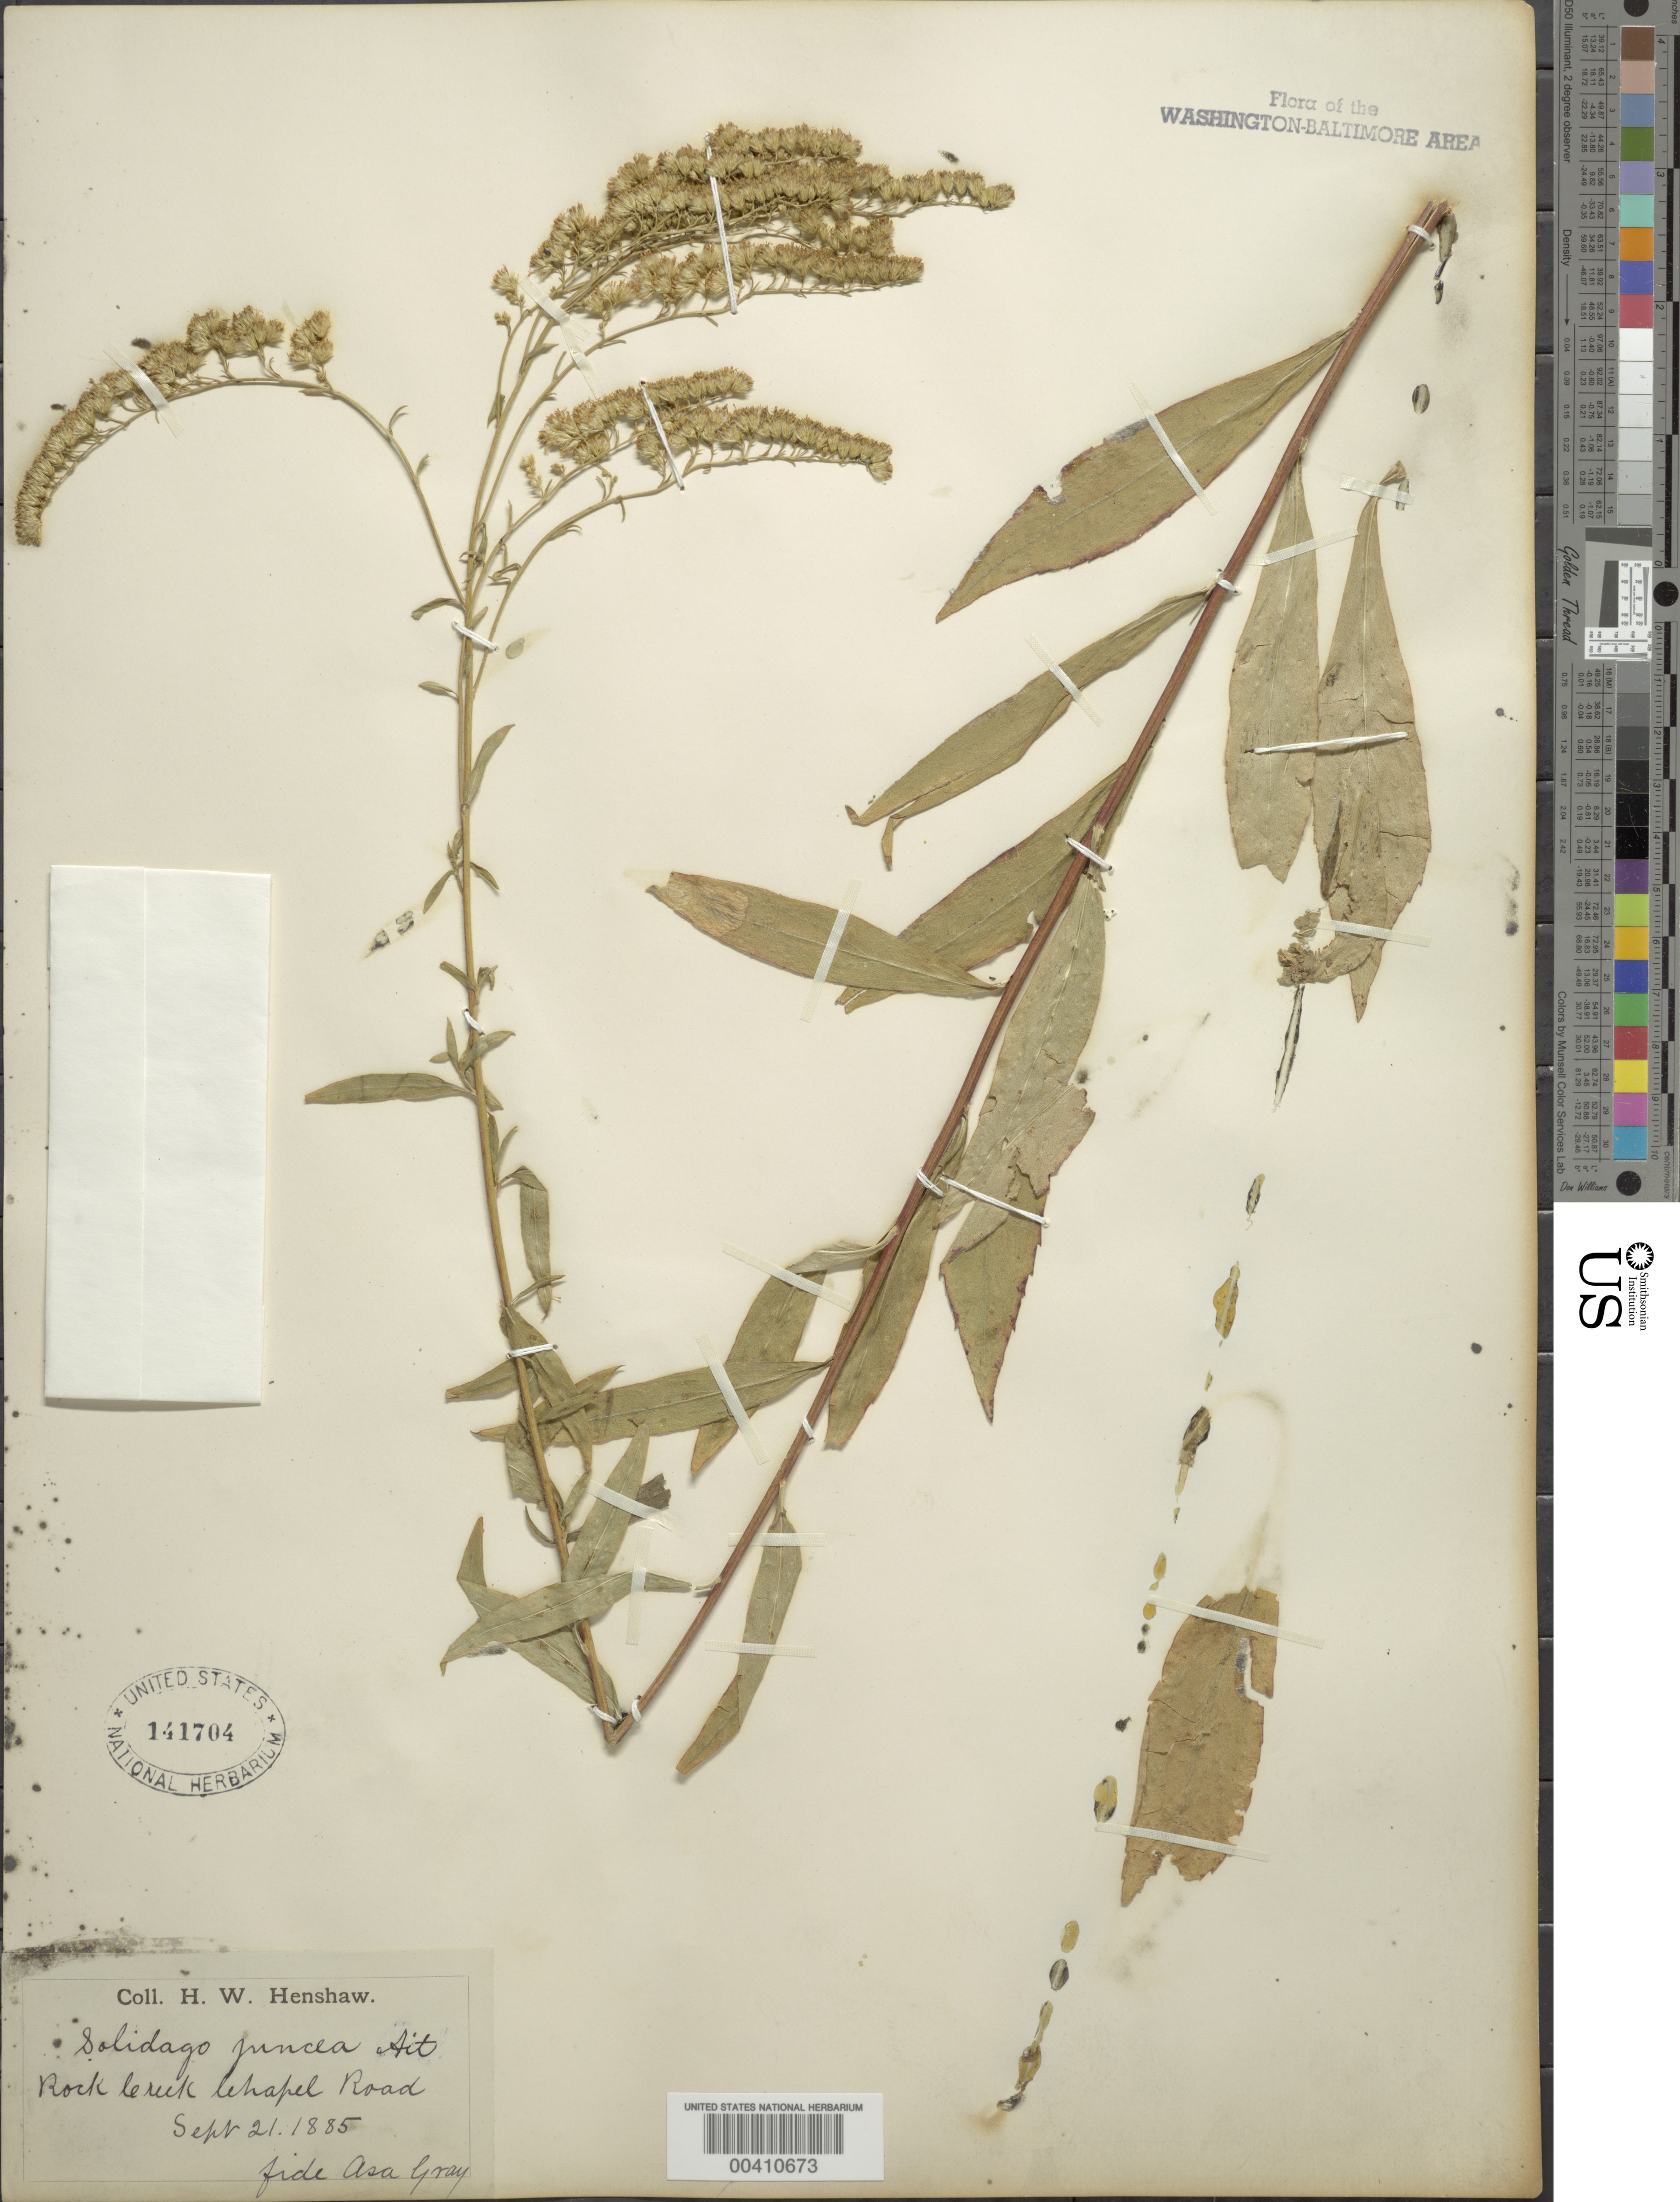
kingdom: Plantae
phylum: Tracheophyta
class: Magnoliopsida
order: Asterales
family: Asteraceae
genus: Solidago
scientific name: Solidago juncea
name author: Aiton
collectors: H. Henshaw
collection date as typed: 21 Sep 1885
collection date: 1885-09-21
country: United States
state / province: District of Columbia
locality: Rock Creek Chapel Rd. Rock Creek Park & vicinity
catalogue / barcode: US 141704